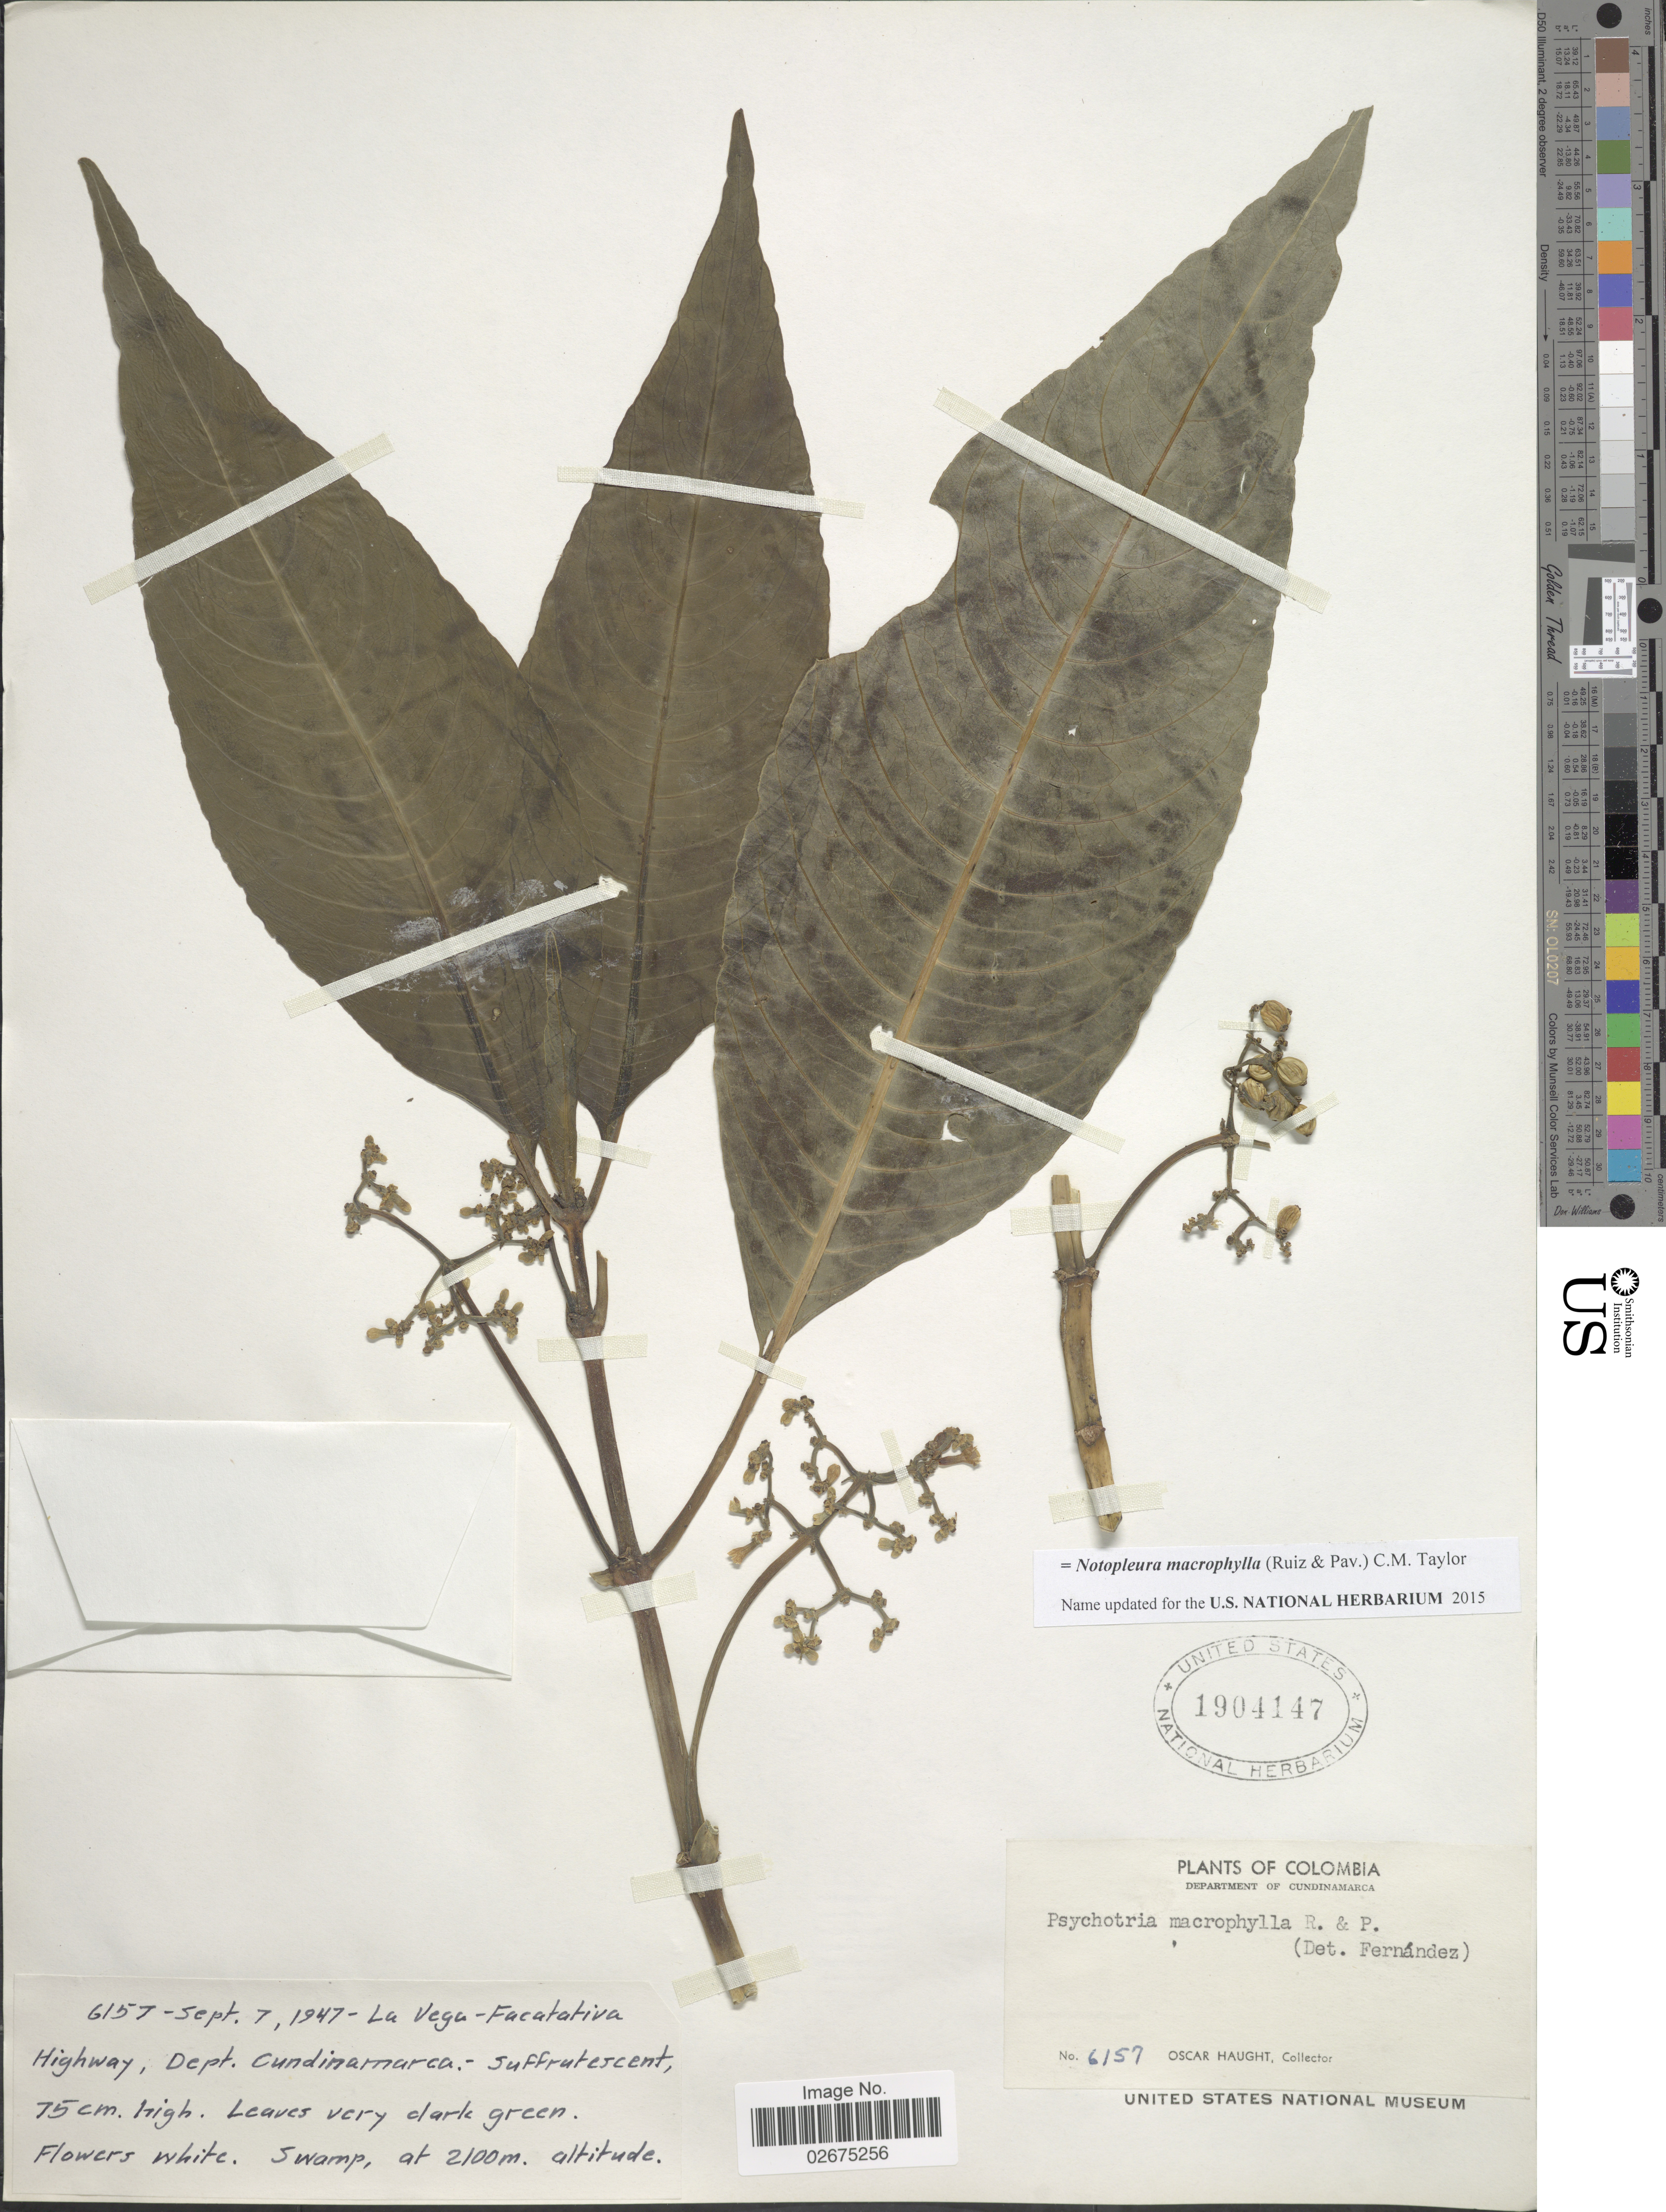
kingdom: Plantae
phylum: Tracheophyta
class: Magnoliopsida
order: Gentianales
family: Rubiaceae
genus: Notopleura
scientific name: Notopleura macrophylla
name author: (Ruiz & Pav.) C.M. Taylor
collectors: O. Haught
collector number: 6157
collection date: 1947-09-07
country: Colombia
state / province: Cundinamarca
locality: Department of Cundinamarca, La vega-Facatativa Highway, Swamp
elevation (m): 2100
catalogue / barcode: US 1904147